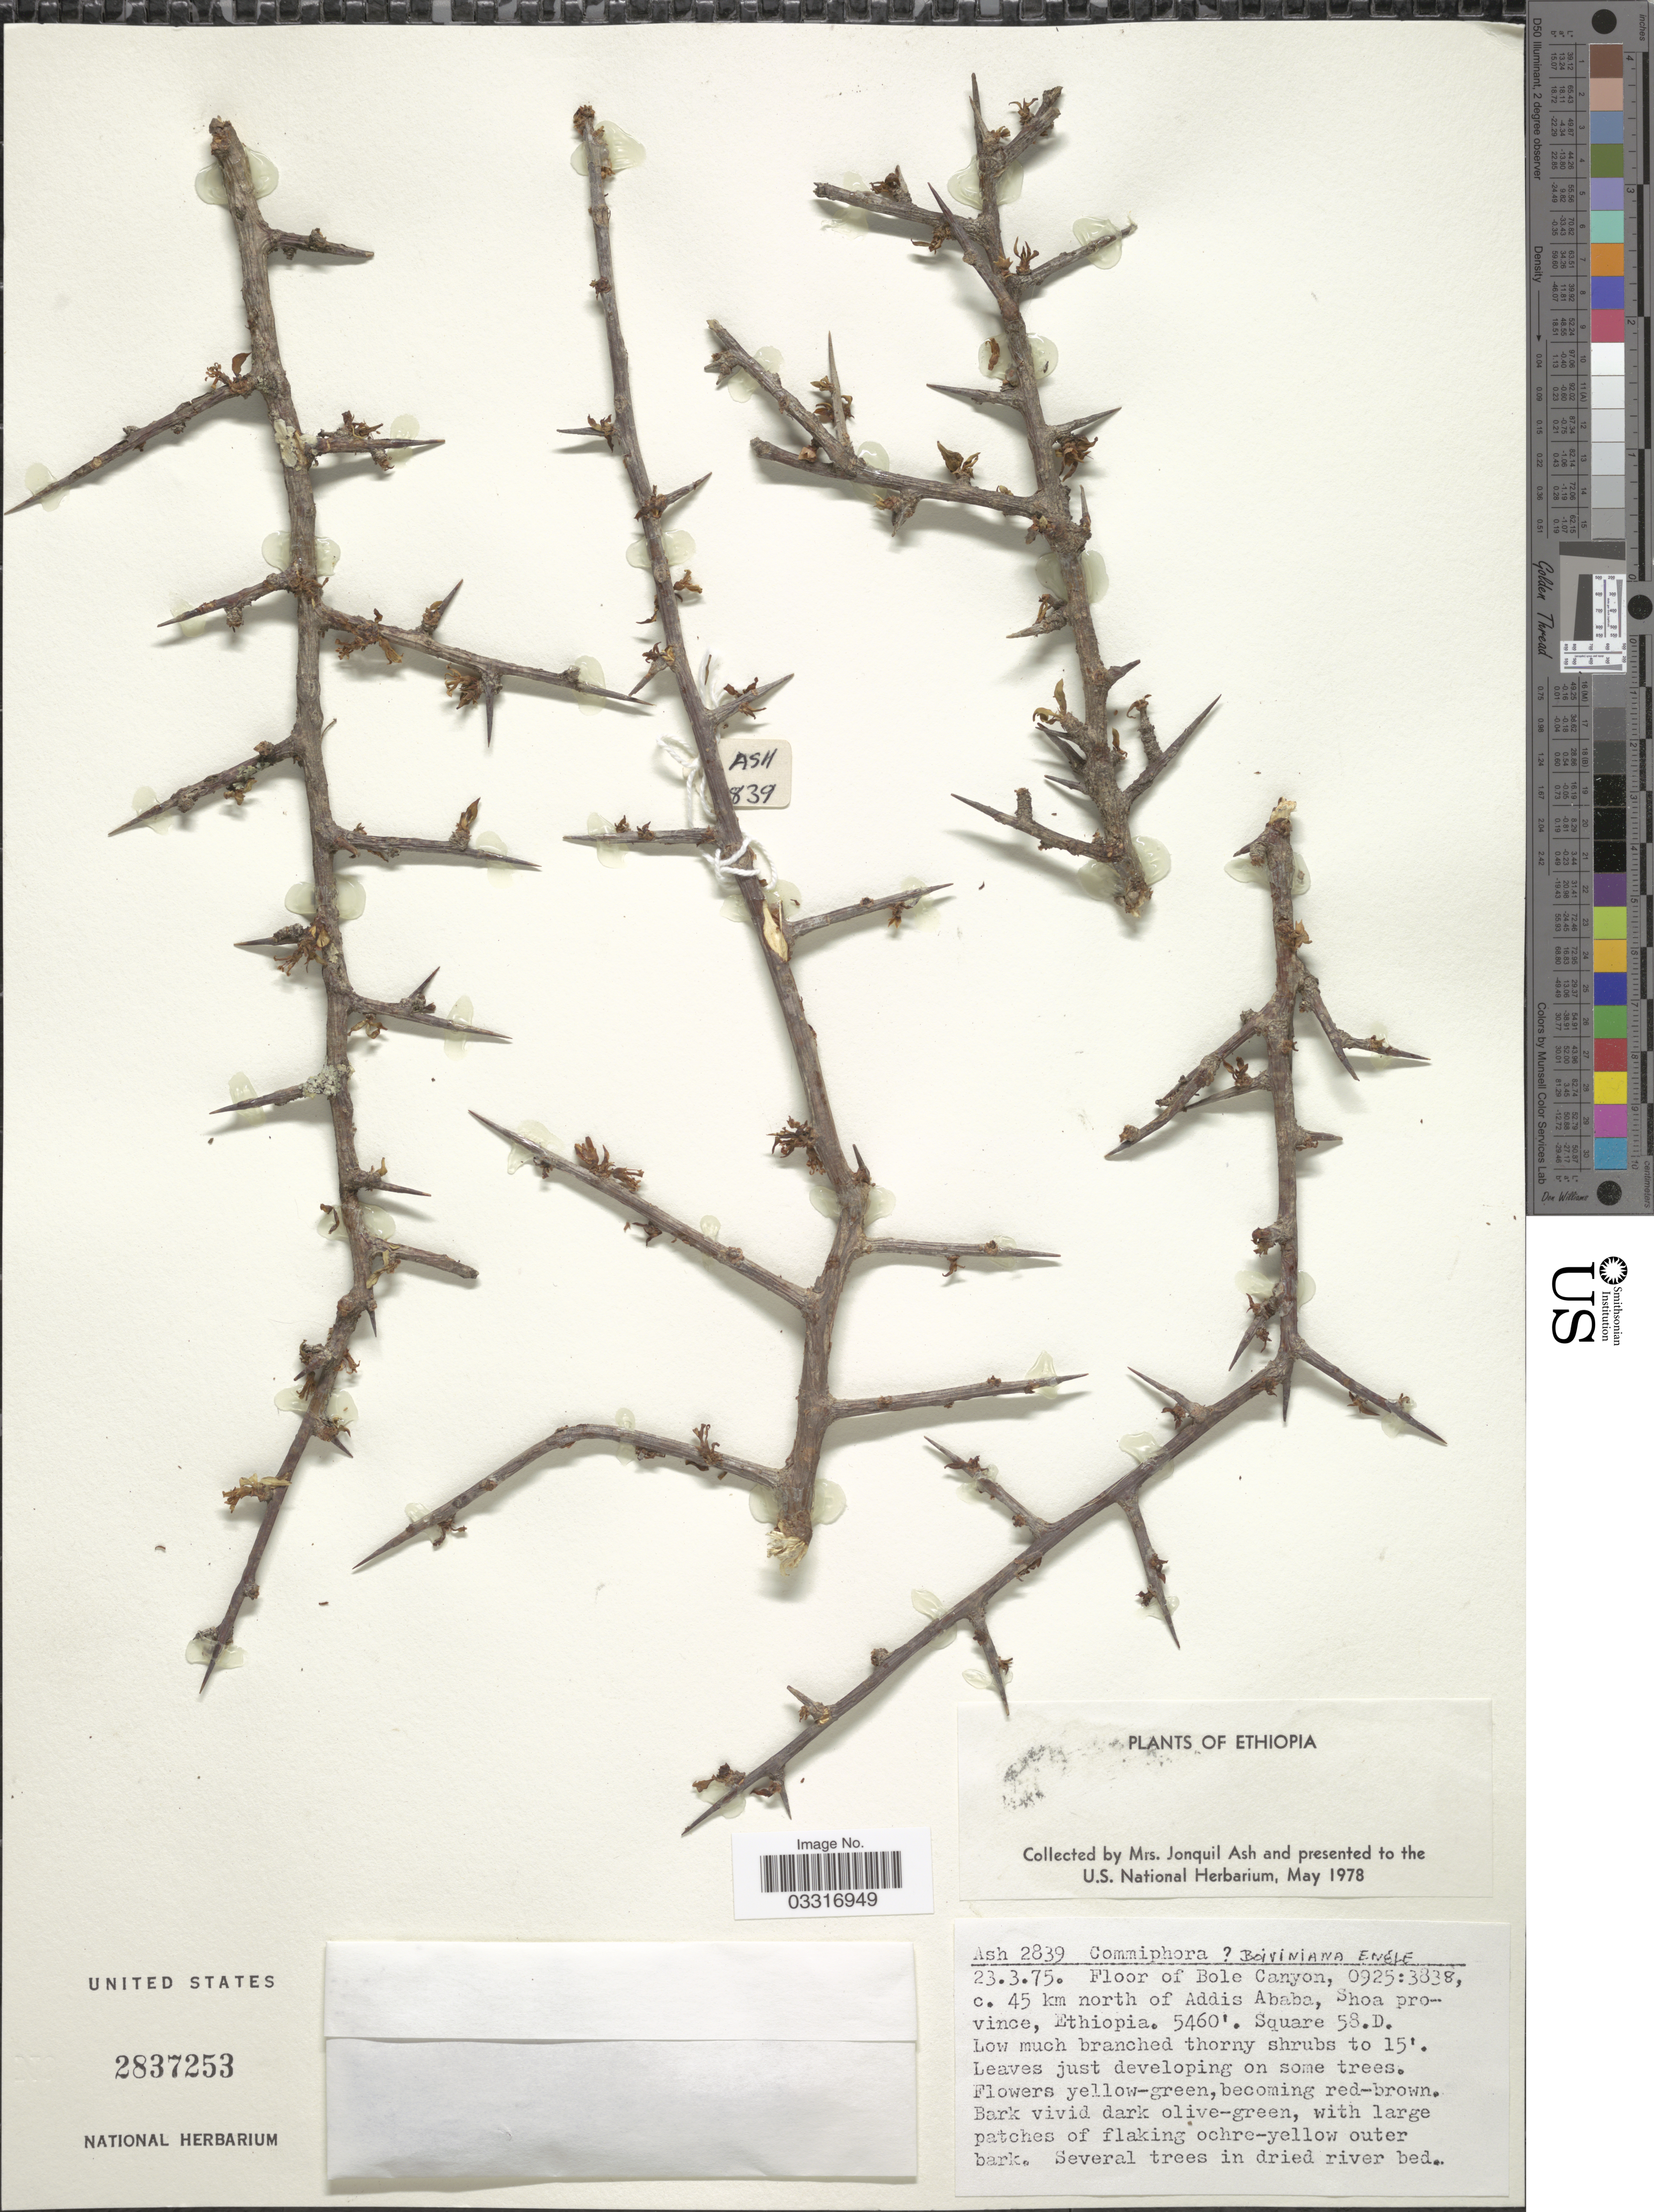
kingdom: Plantae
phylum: Tracheophyta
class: Magnoliopsida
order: Sapindales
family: Burseraceae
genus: Commiphora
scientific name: Commiphora boiviniana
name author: Engl.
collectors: J. Ash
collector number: Ash2839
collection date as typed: Transcribed d/m/y: 23/3/75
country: Ethiopia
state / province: Addis Ababa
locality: Floor of Bole Canyon, 0925:3838, c. 45 km north of Addis Ababa, Shoa province. Square 58.D.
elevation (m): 1664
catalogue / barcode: US 2837253